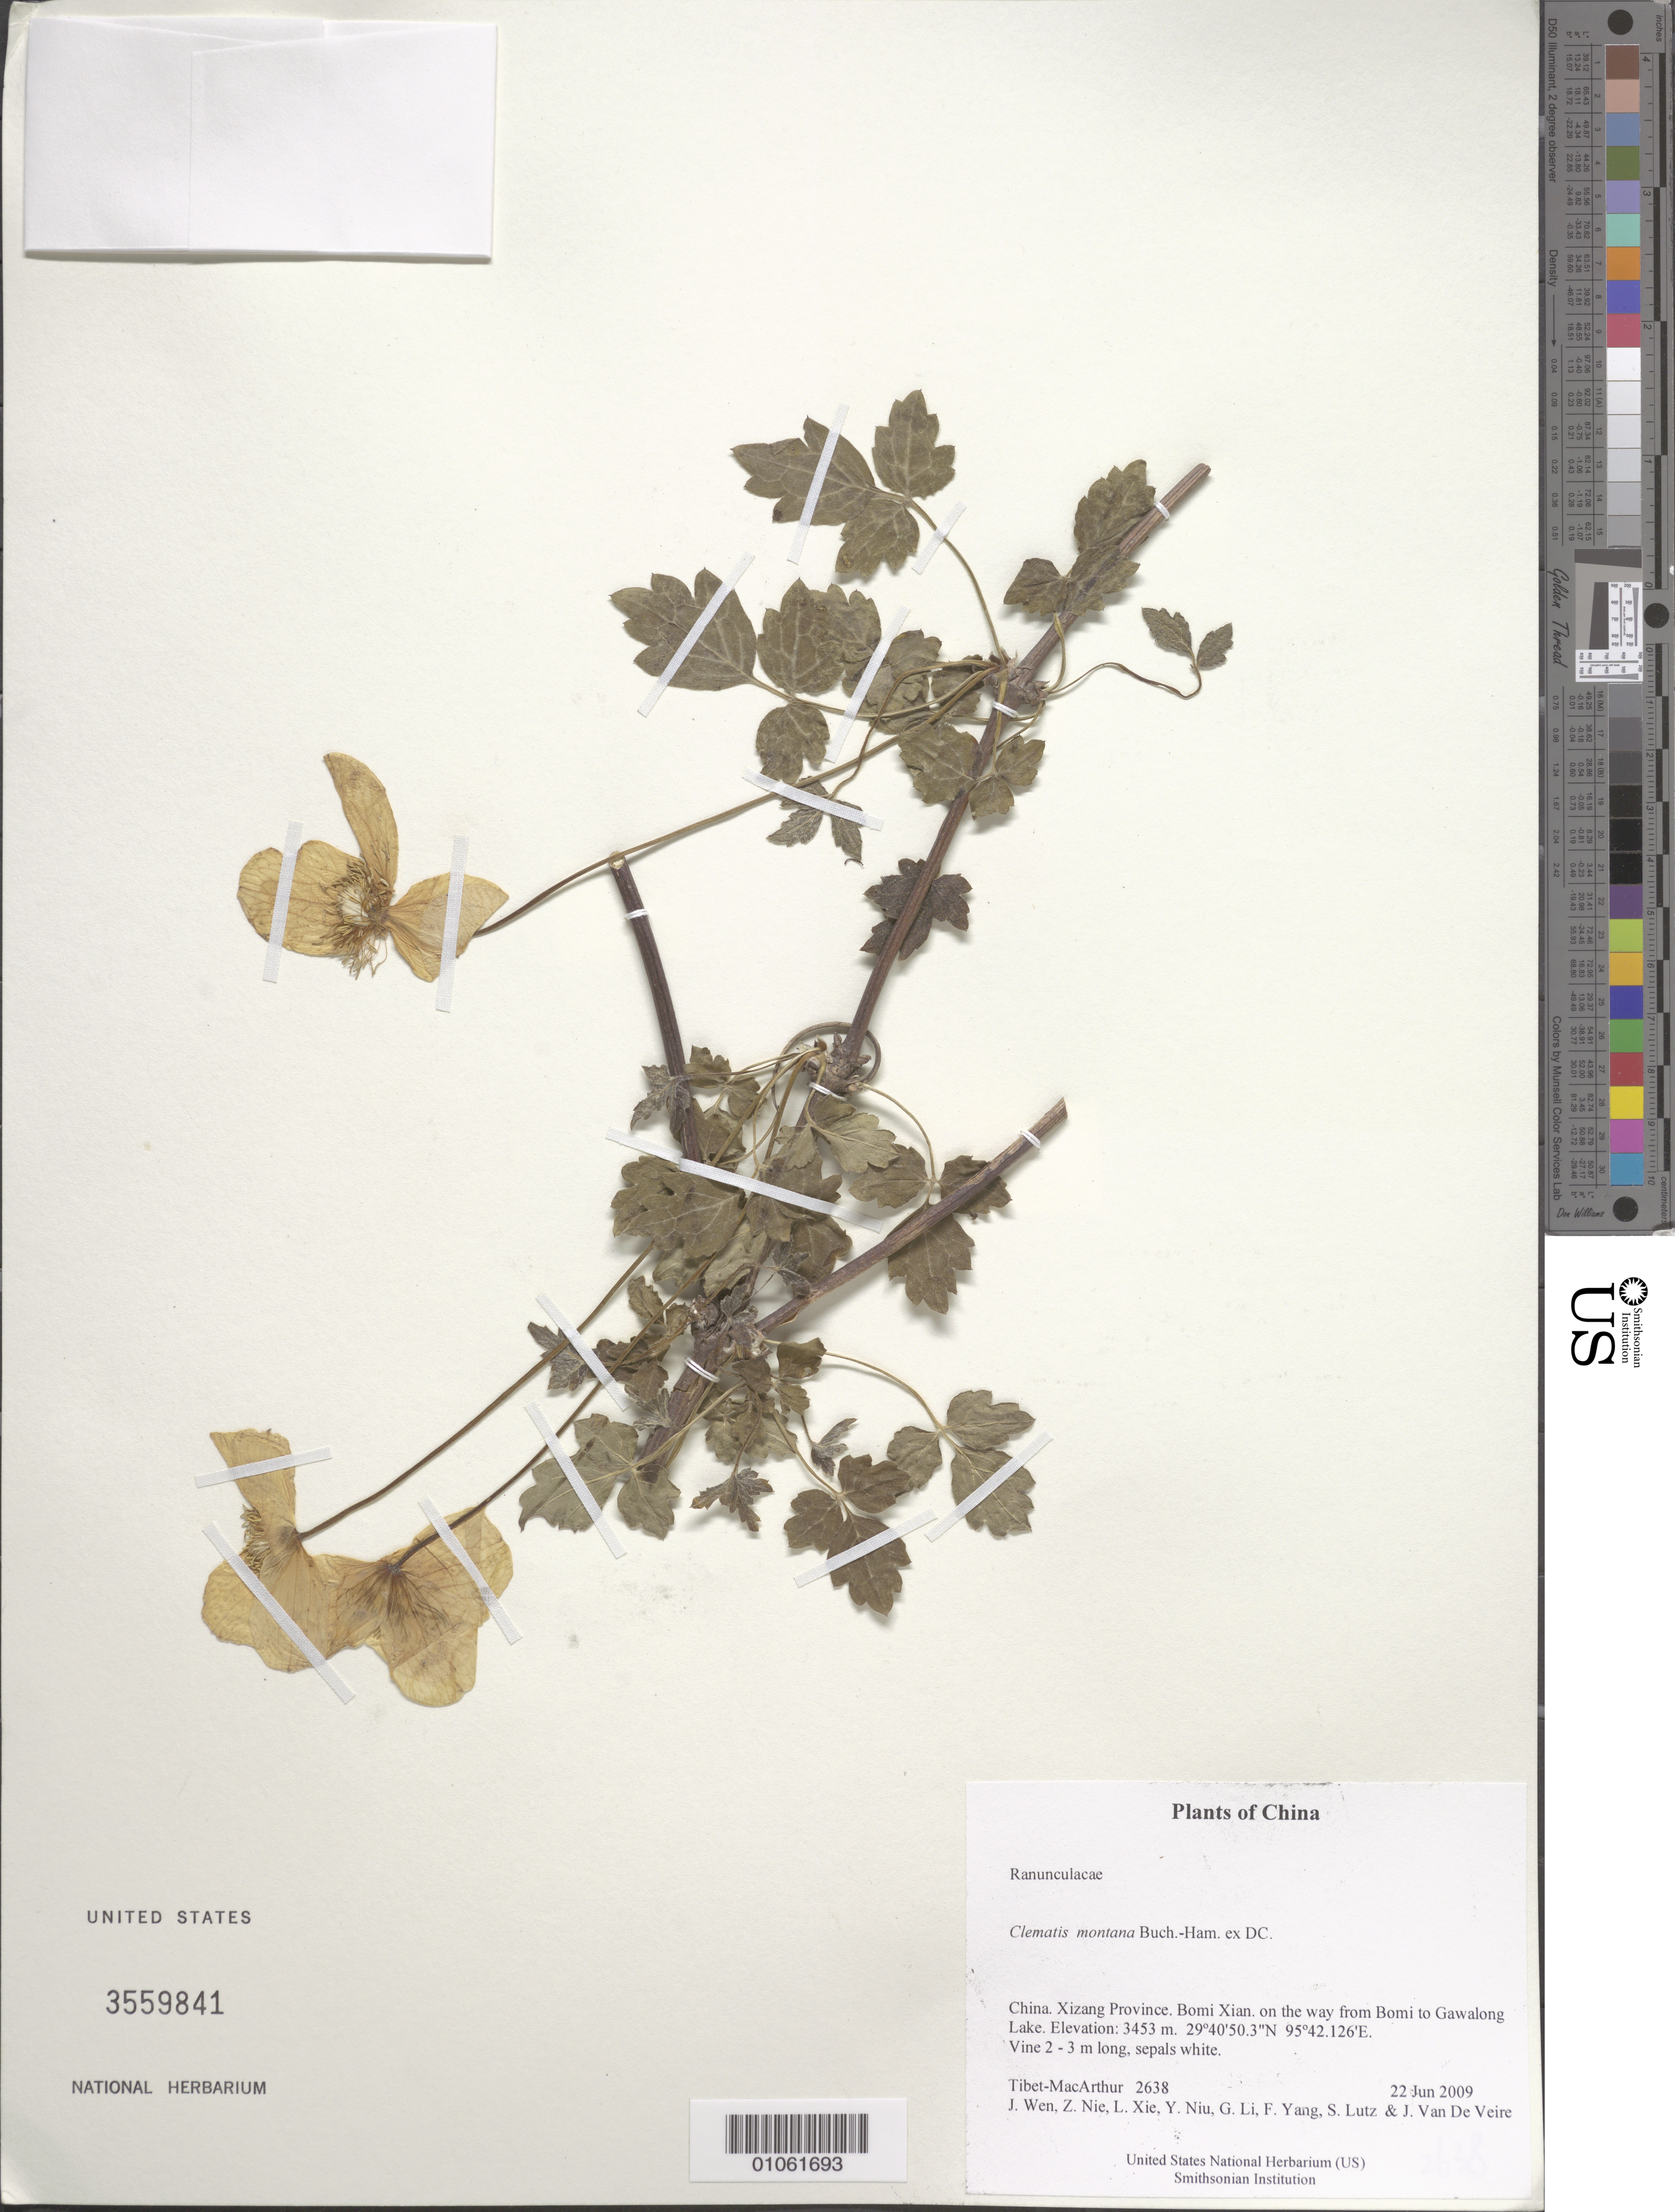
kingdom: Plantae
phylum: Tracheophyta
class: Magnoliopsida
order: Ranunculales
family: Ranunculaceae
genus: Clematis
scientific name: Clematis montana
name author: Buch.-Ham. ex DC.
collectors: Tibet-MacArthur, J. Wen, Z. Nie, L. Xie, Y. Niu, G. Li, F. Yang, S. Lutz & J. Van De Veire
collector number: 2638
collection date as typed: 22 Jun 2009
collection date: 2009-06-22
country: China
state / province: Xizang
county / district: Bomi Xian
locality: on the way from Bomi to Gawalong Lake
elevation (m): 3453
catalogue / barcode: US 3559841